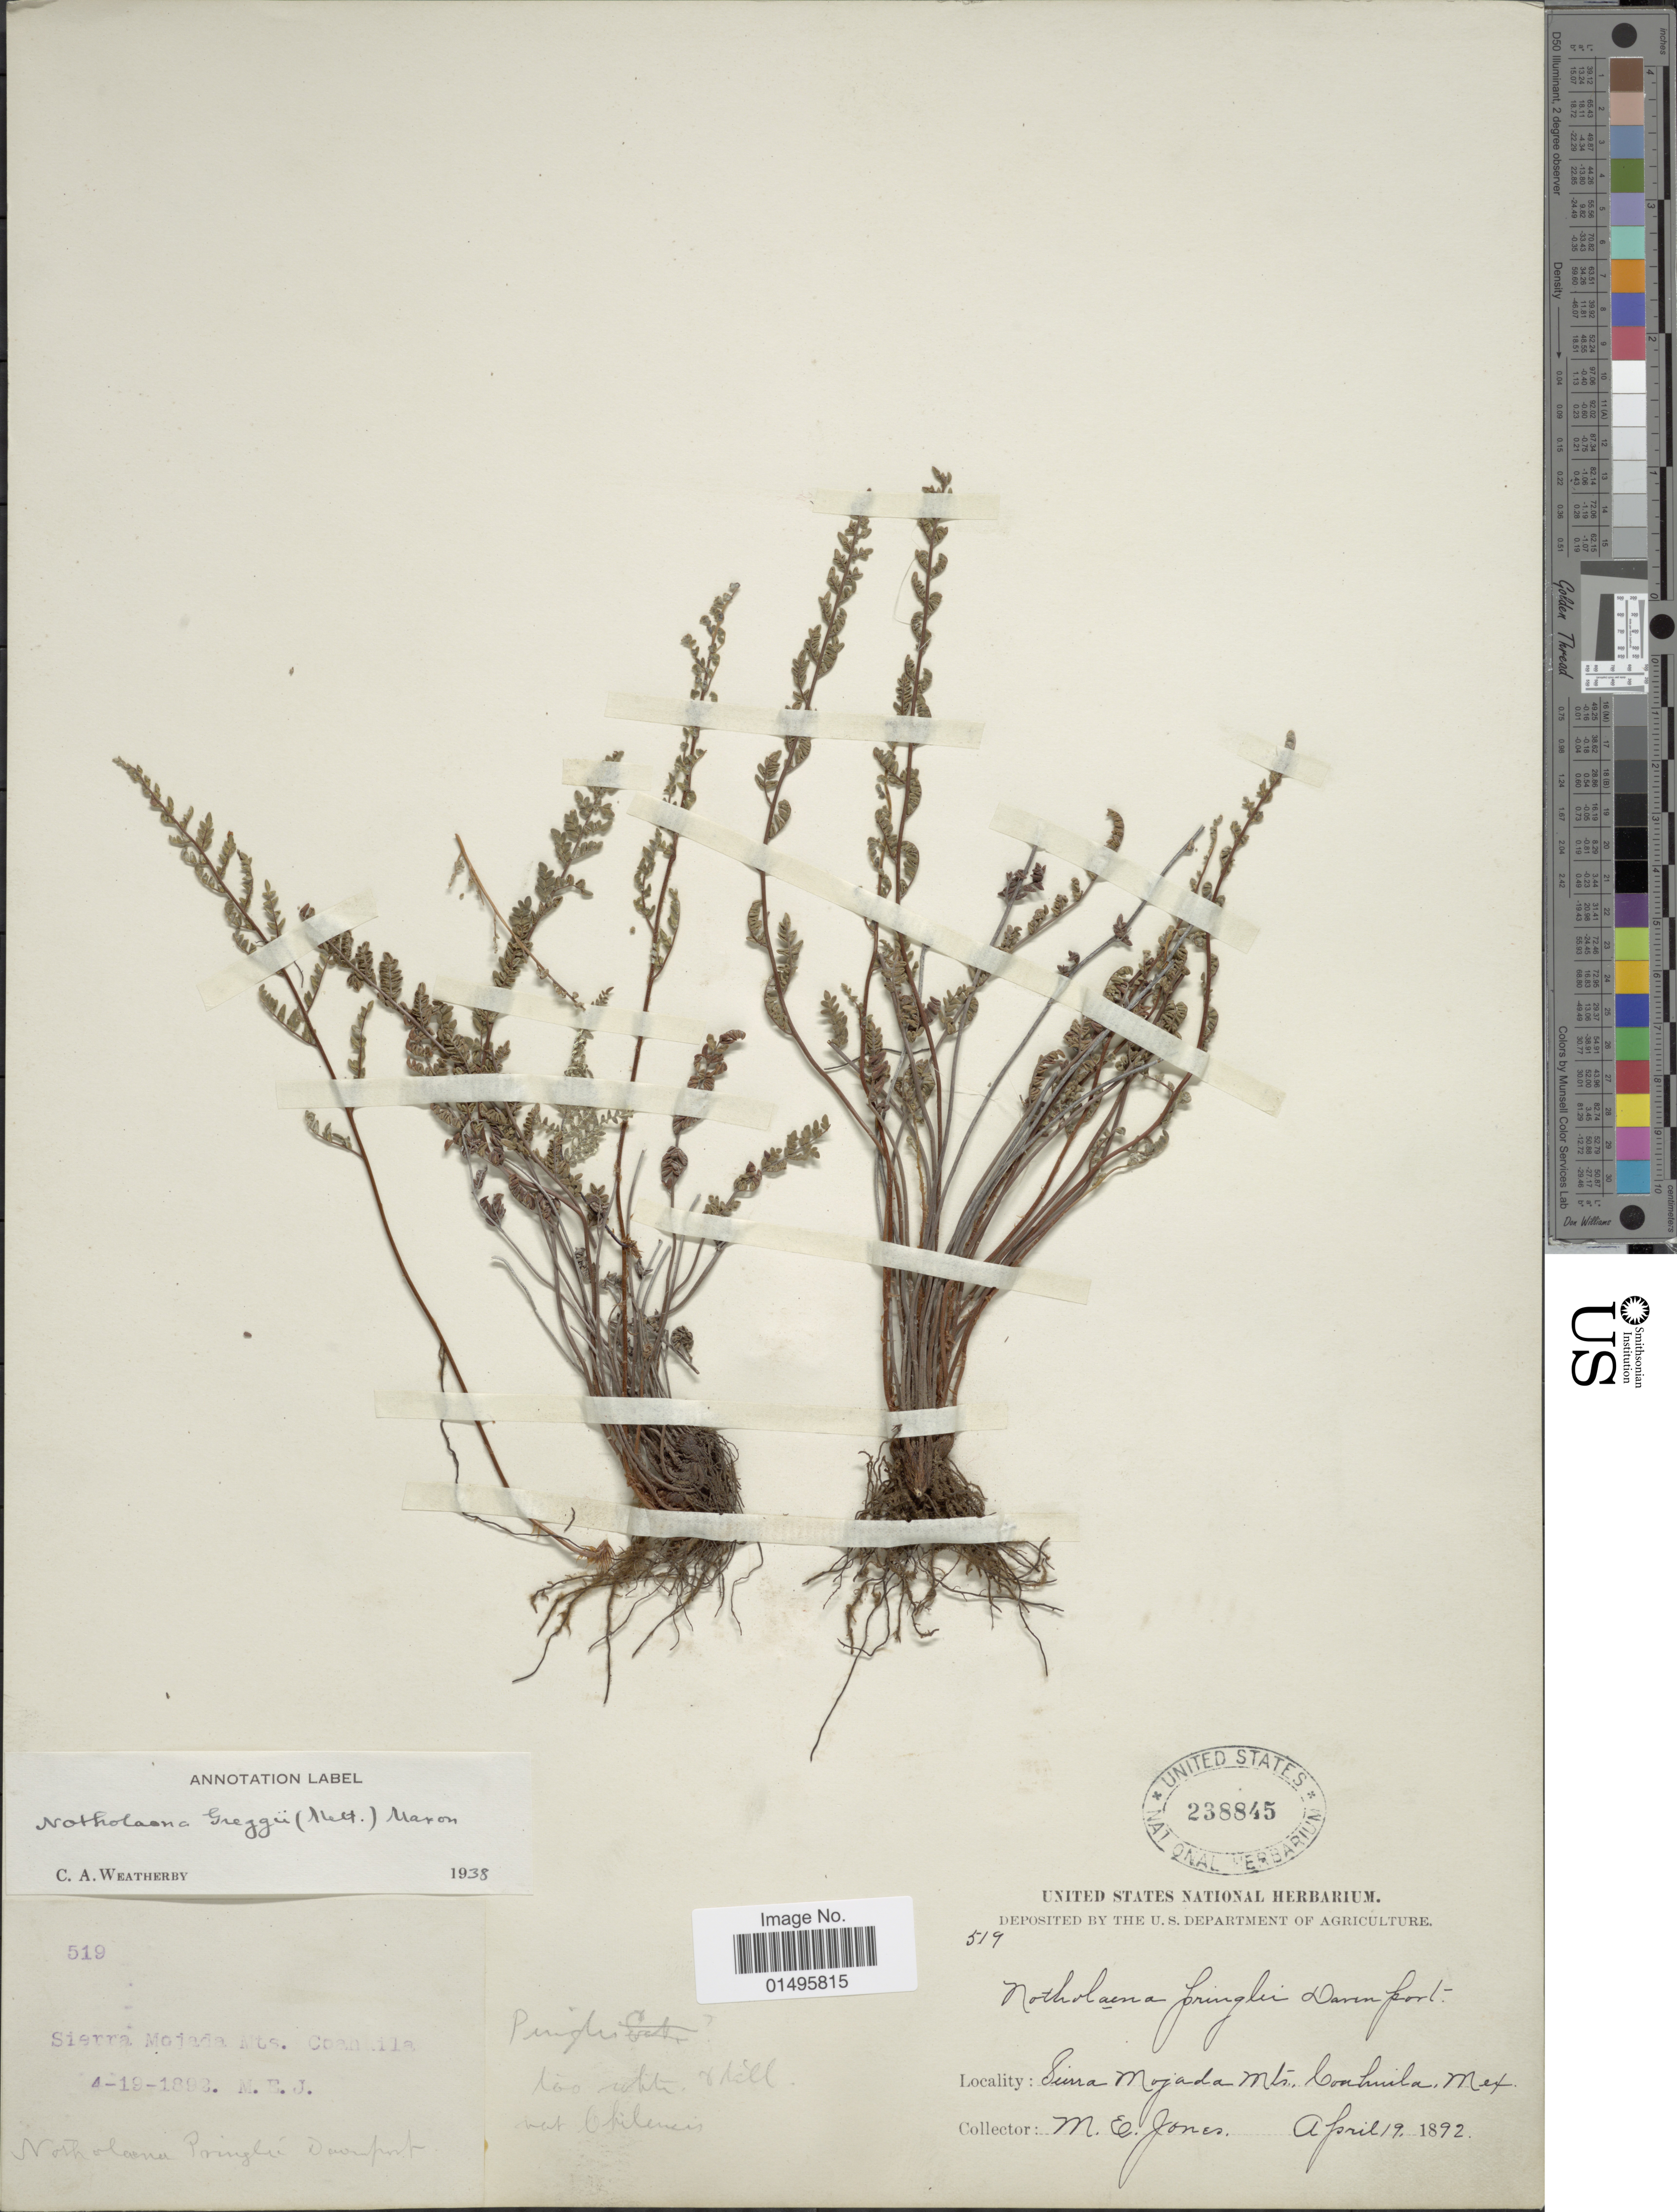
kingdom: Plantae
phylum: Tracheophyta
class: Polypodiopsida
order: Polypodiales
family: Pteridaceae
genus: Notholaena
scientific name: Notholaena greggii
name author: (Mett.) Maxon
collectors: M. E. Jones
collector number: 519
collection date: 1892-04-19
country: Mexico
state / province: Coahuila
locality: Mexico, Sierra Mojada Mts.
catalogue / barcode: US 238845